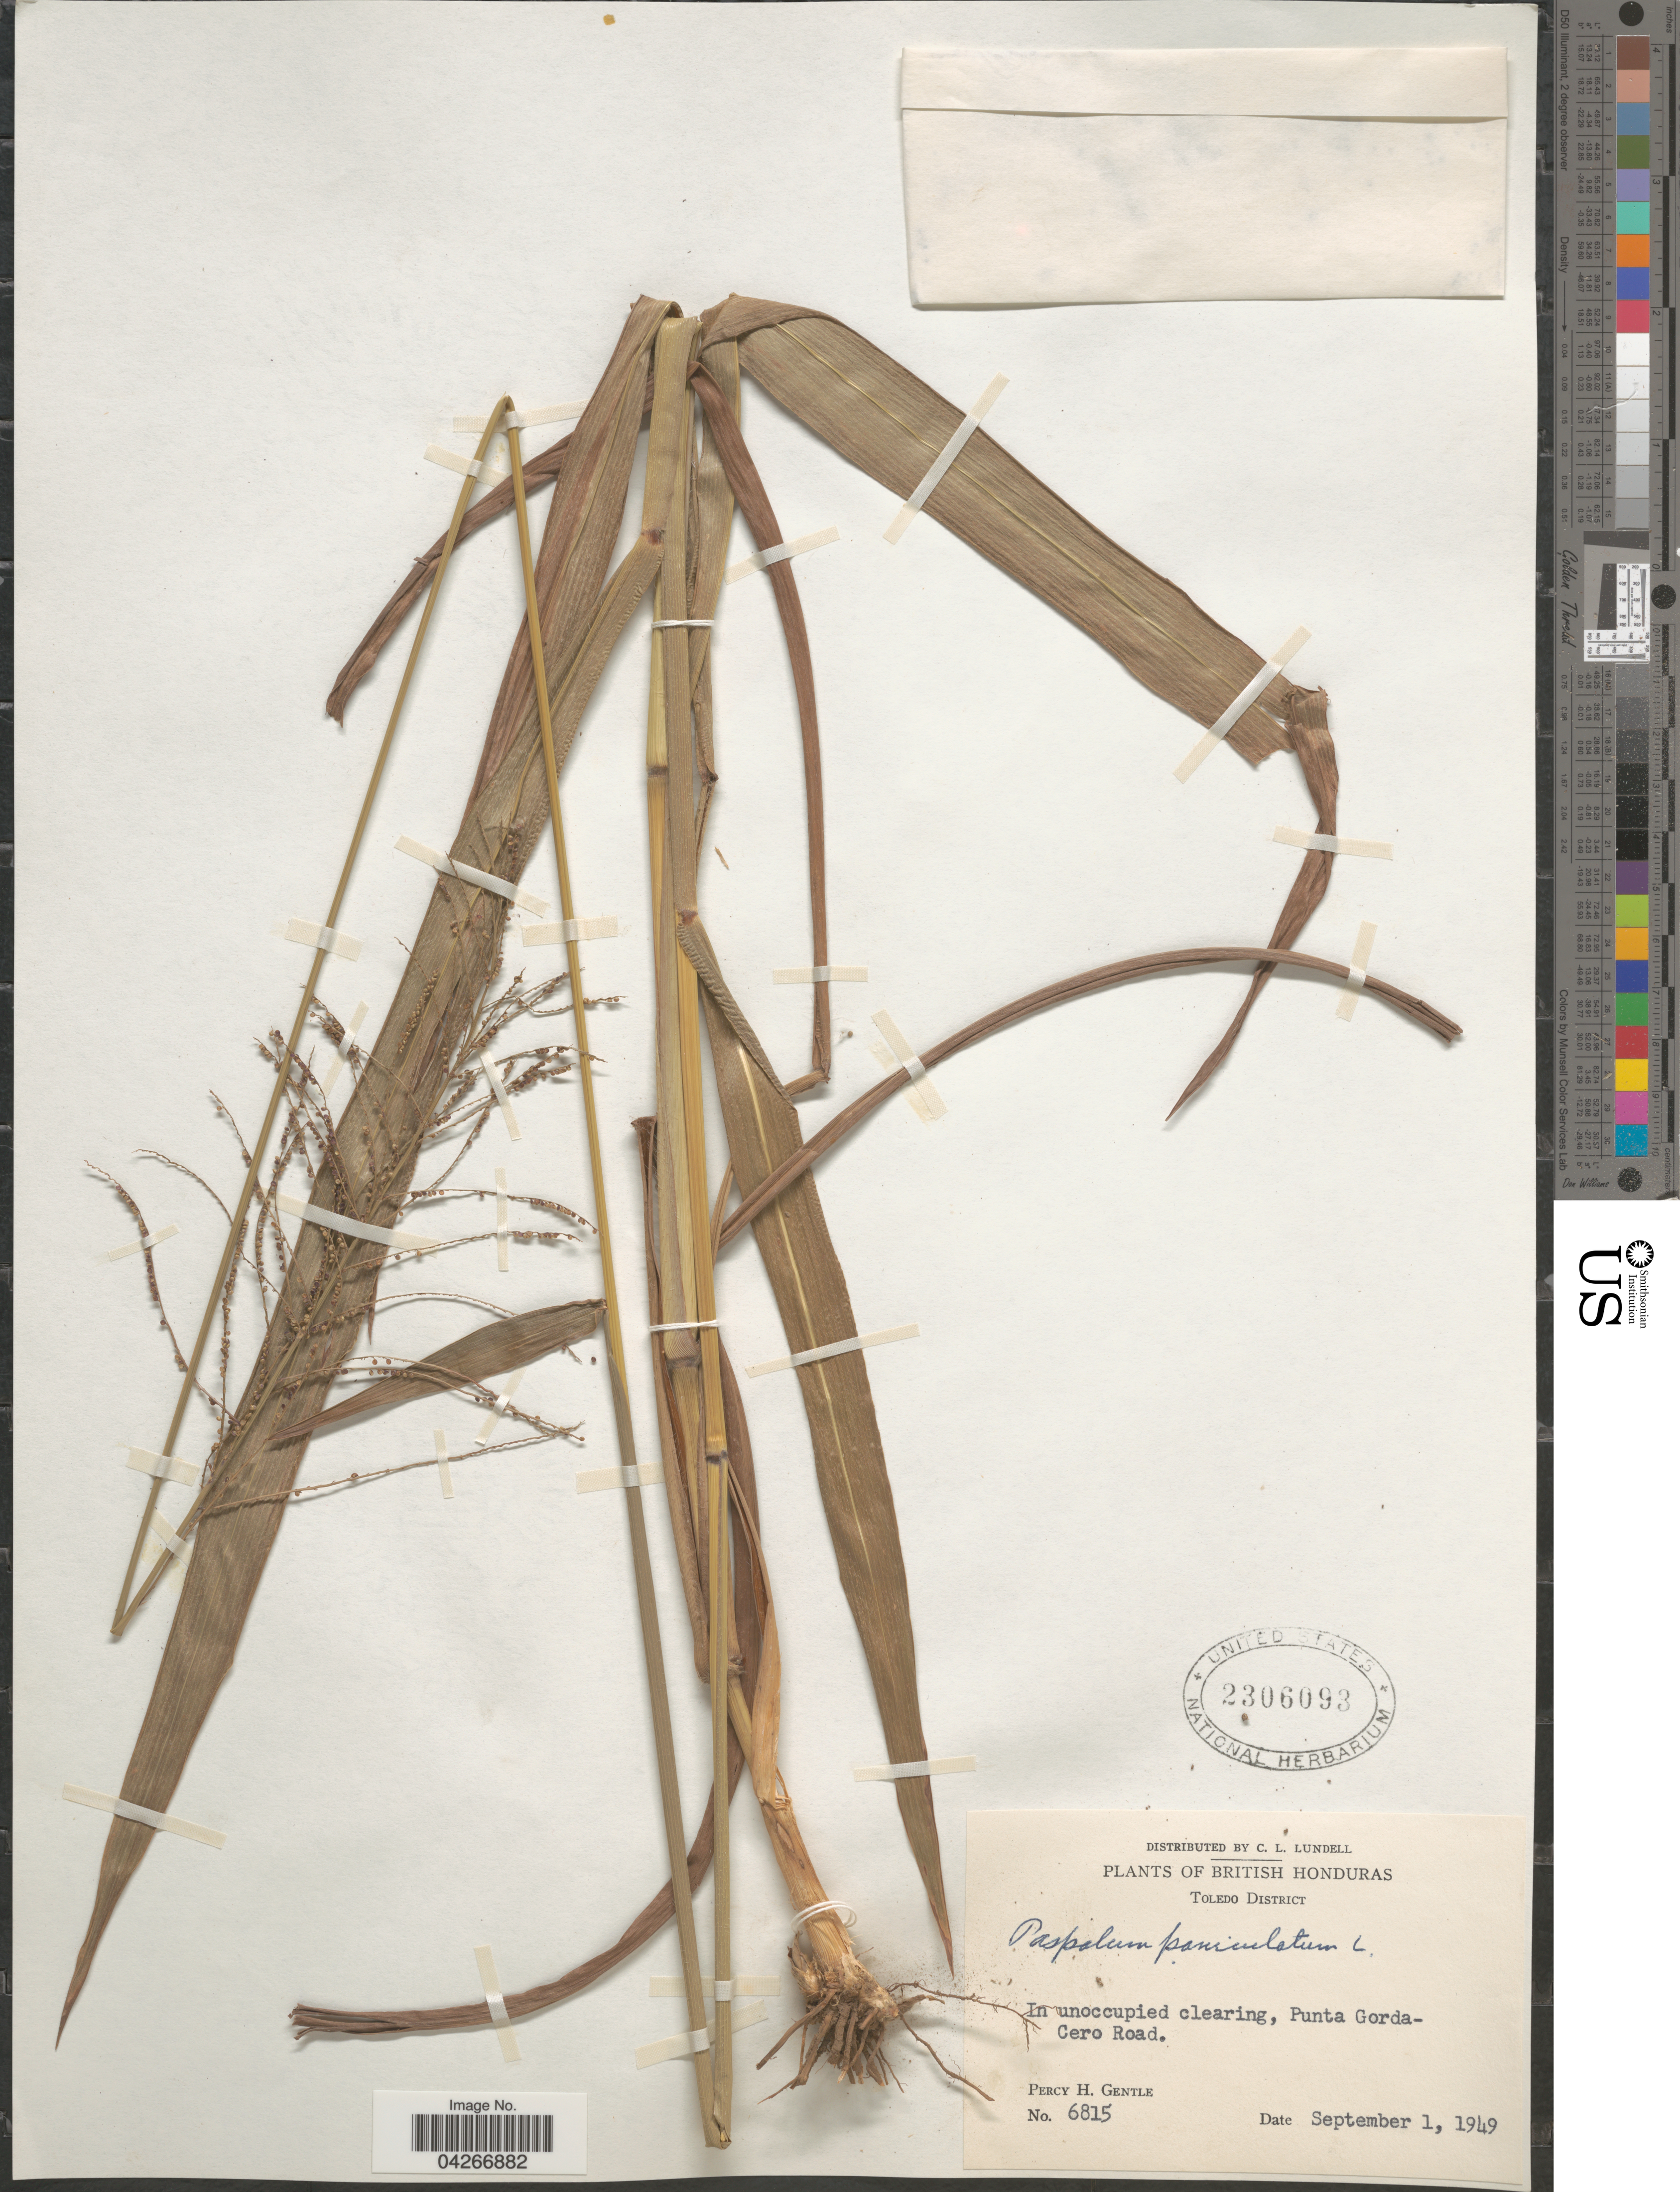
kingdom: Plantae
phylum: Tracheophyta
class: Liliopsida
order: Poales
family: Poaceae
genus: Paspalum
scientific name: Paspalum paniculatum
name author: L.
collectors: P. H. Gentle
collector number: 6815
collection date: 1949-09-01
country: Belize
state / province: Toledo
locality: British Honduras. Toledo District. In unoccupied clearing, Punta Gorda-Cero Road.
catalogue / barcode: US 2306093